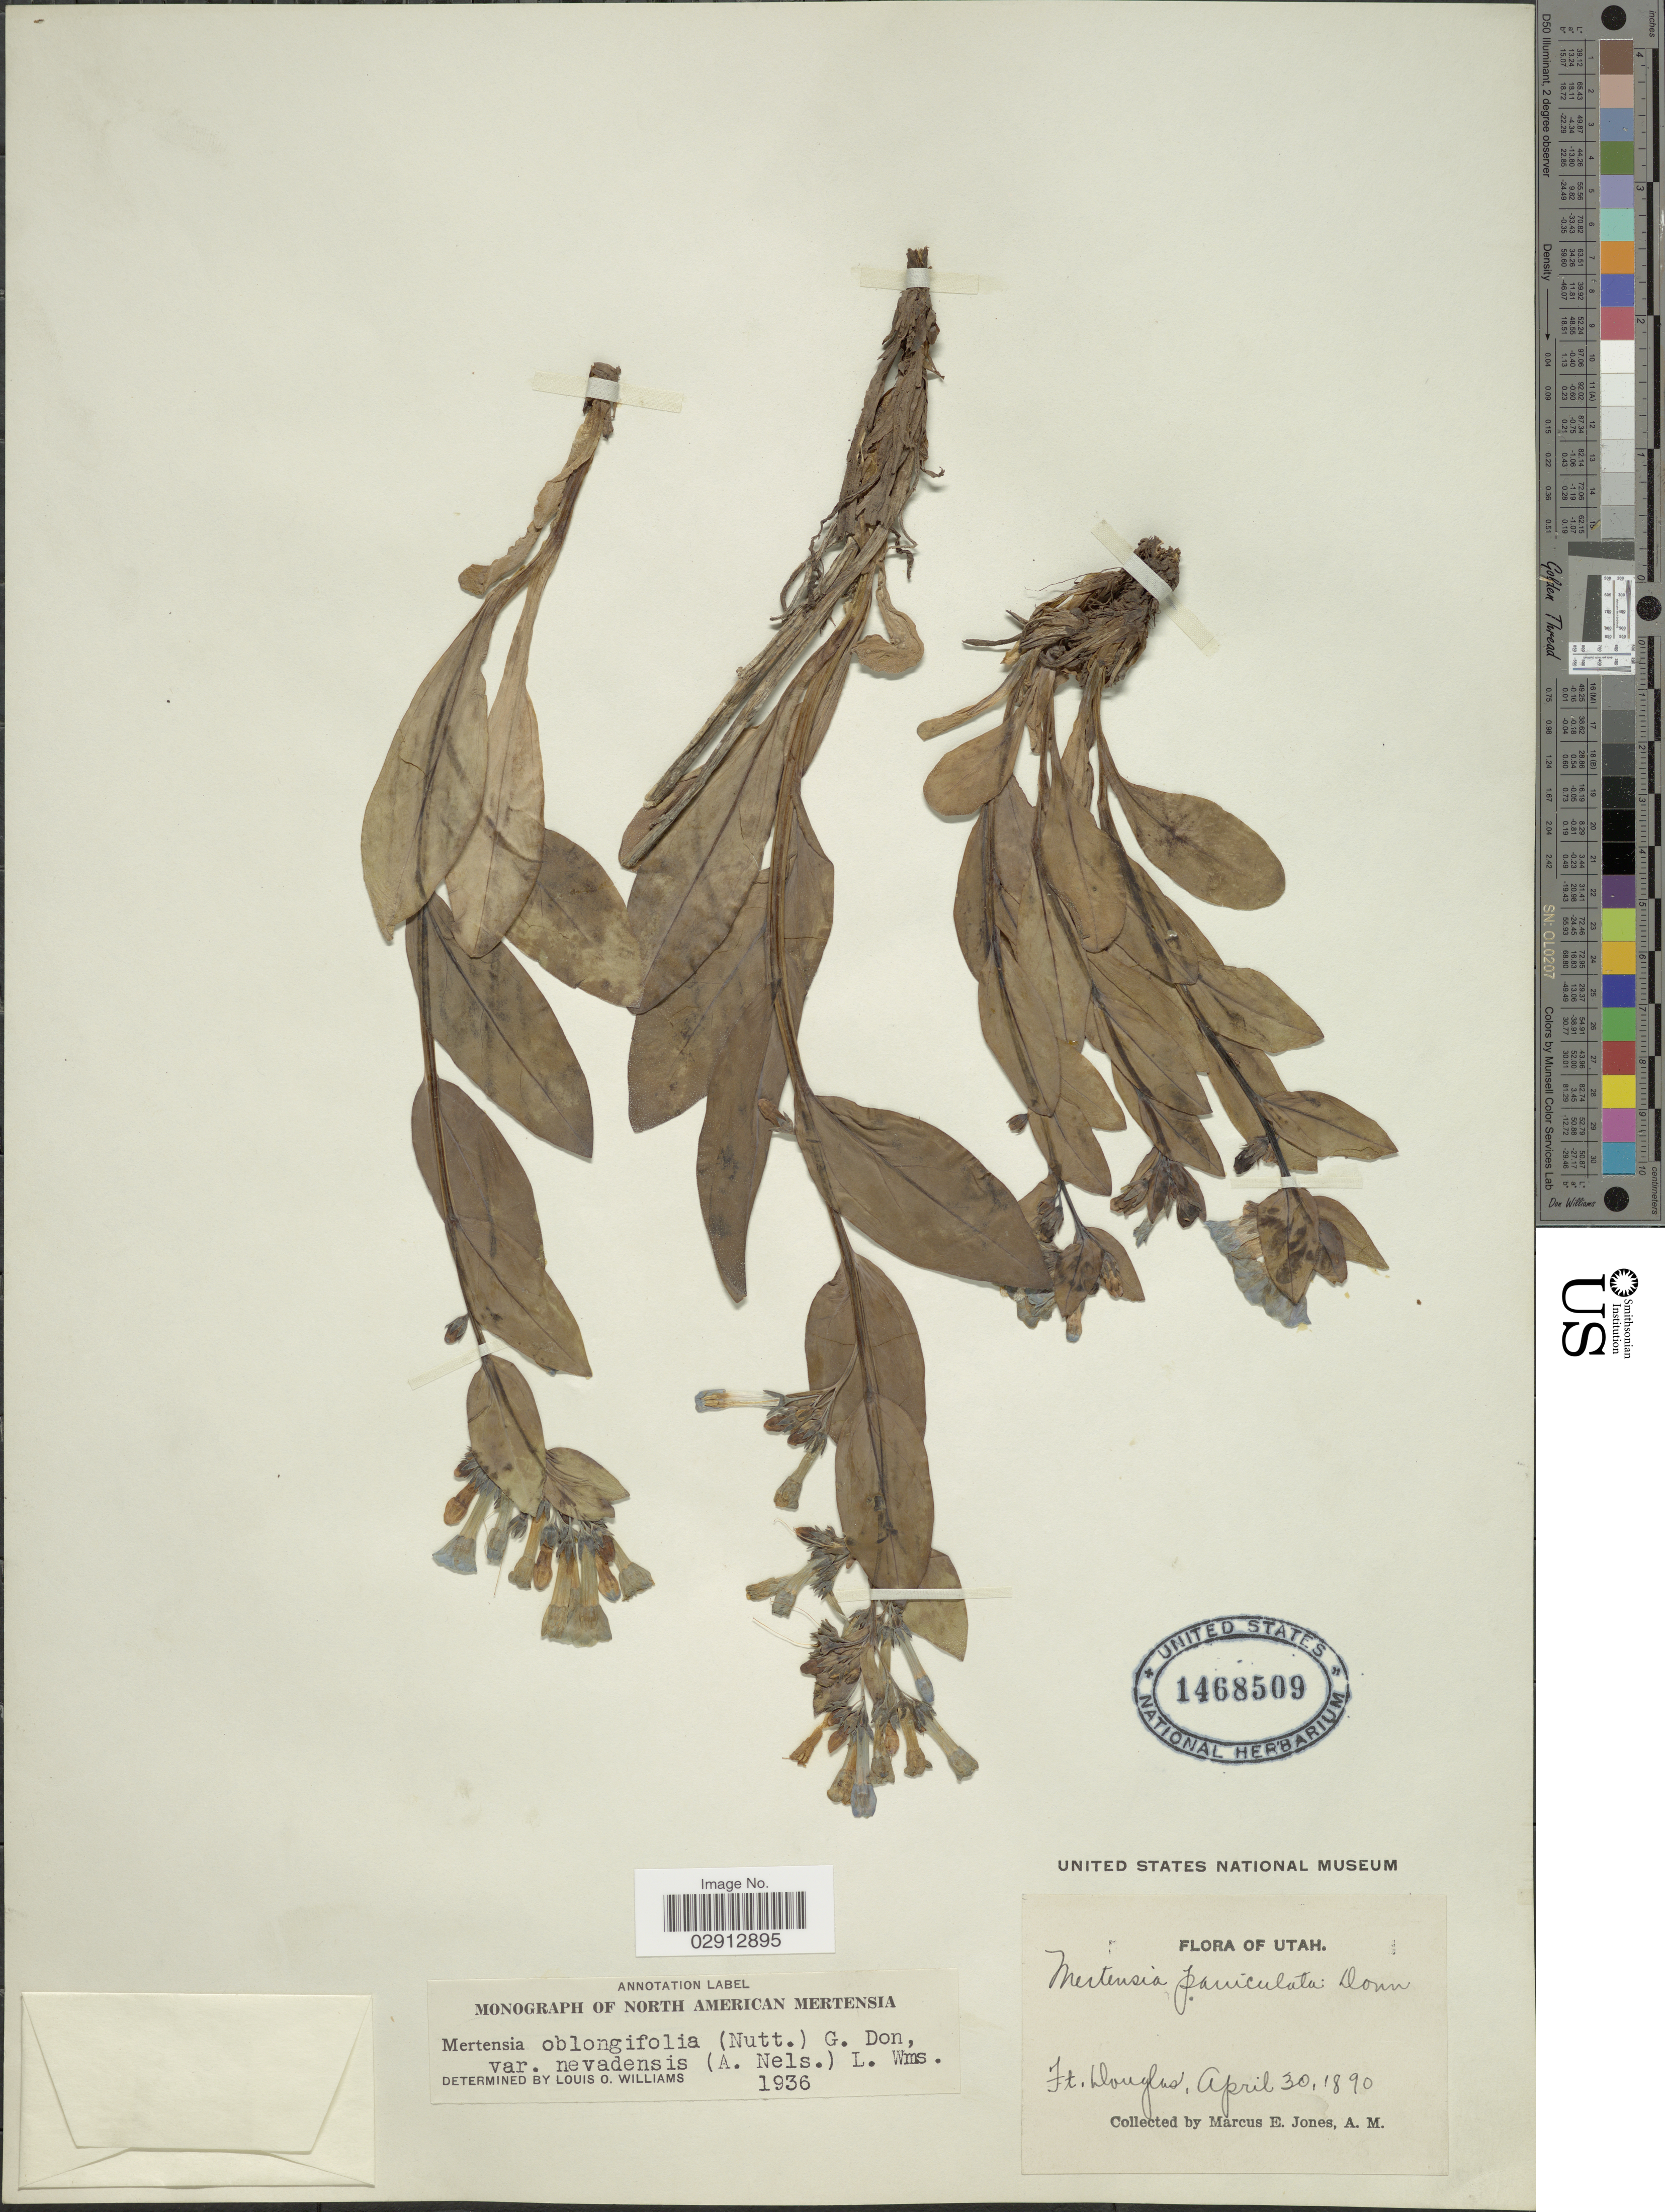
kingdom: Plantae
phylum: Tracheophyta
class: Magnoliopsida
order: Boraginales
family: Boraginaceae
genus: Mertensia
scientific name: Mertensia oblongifolia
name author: (Nutt.) G. Don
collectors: M. E. Jones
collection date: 1890-04-30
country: United States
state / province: Utah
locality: Ft. Douglas.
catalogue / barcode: US 1468509